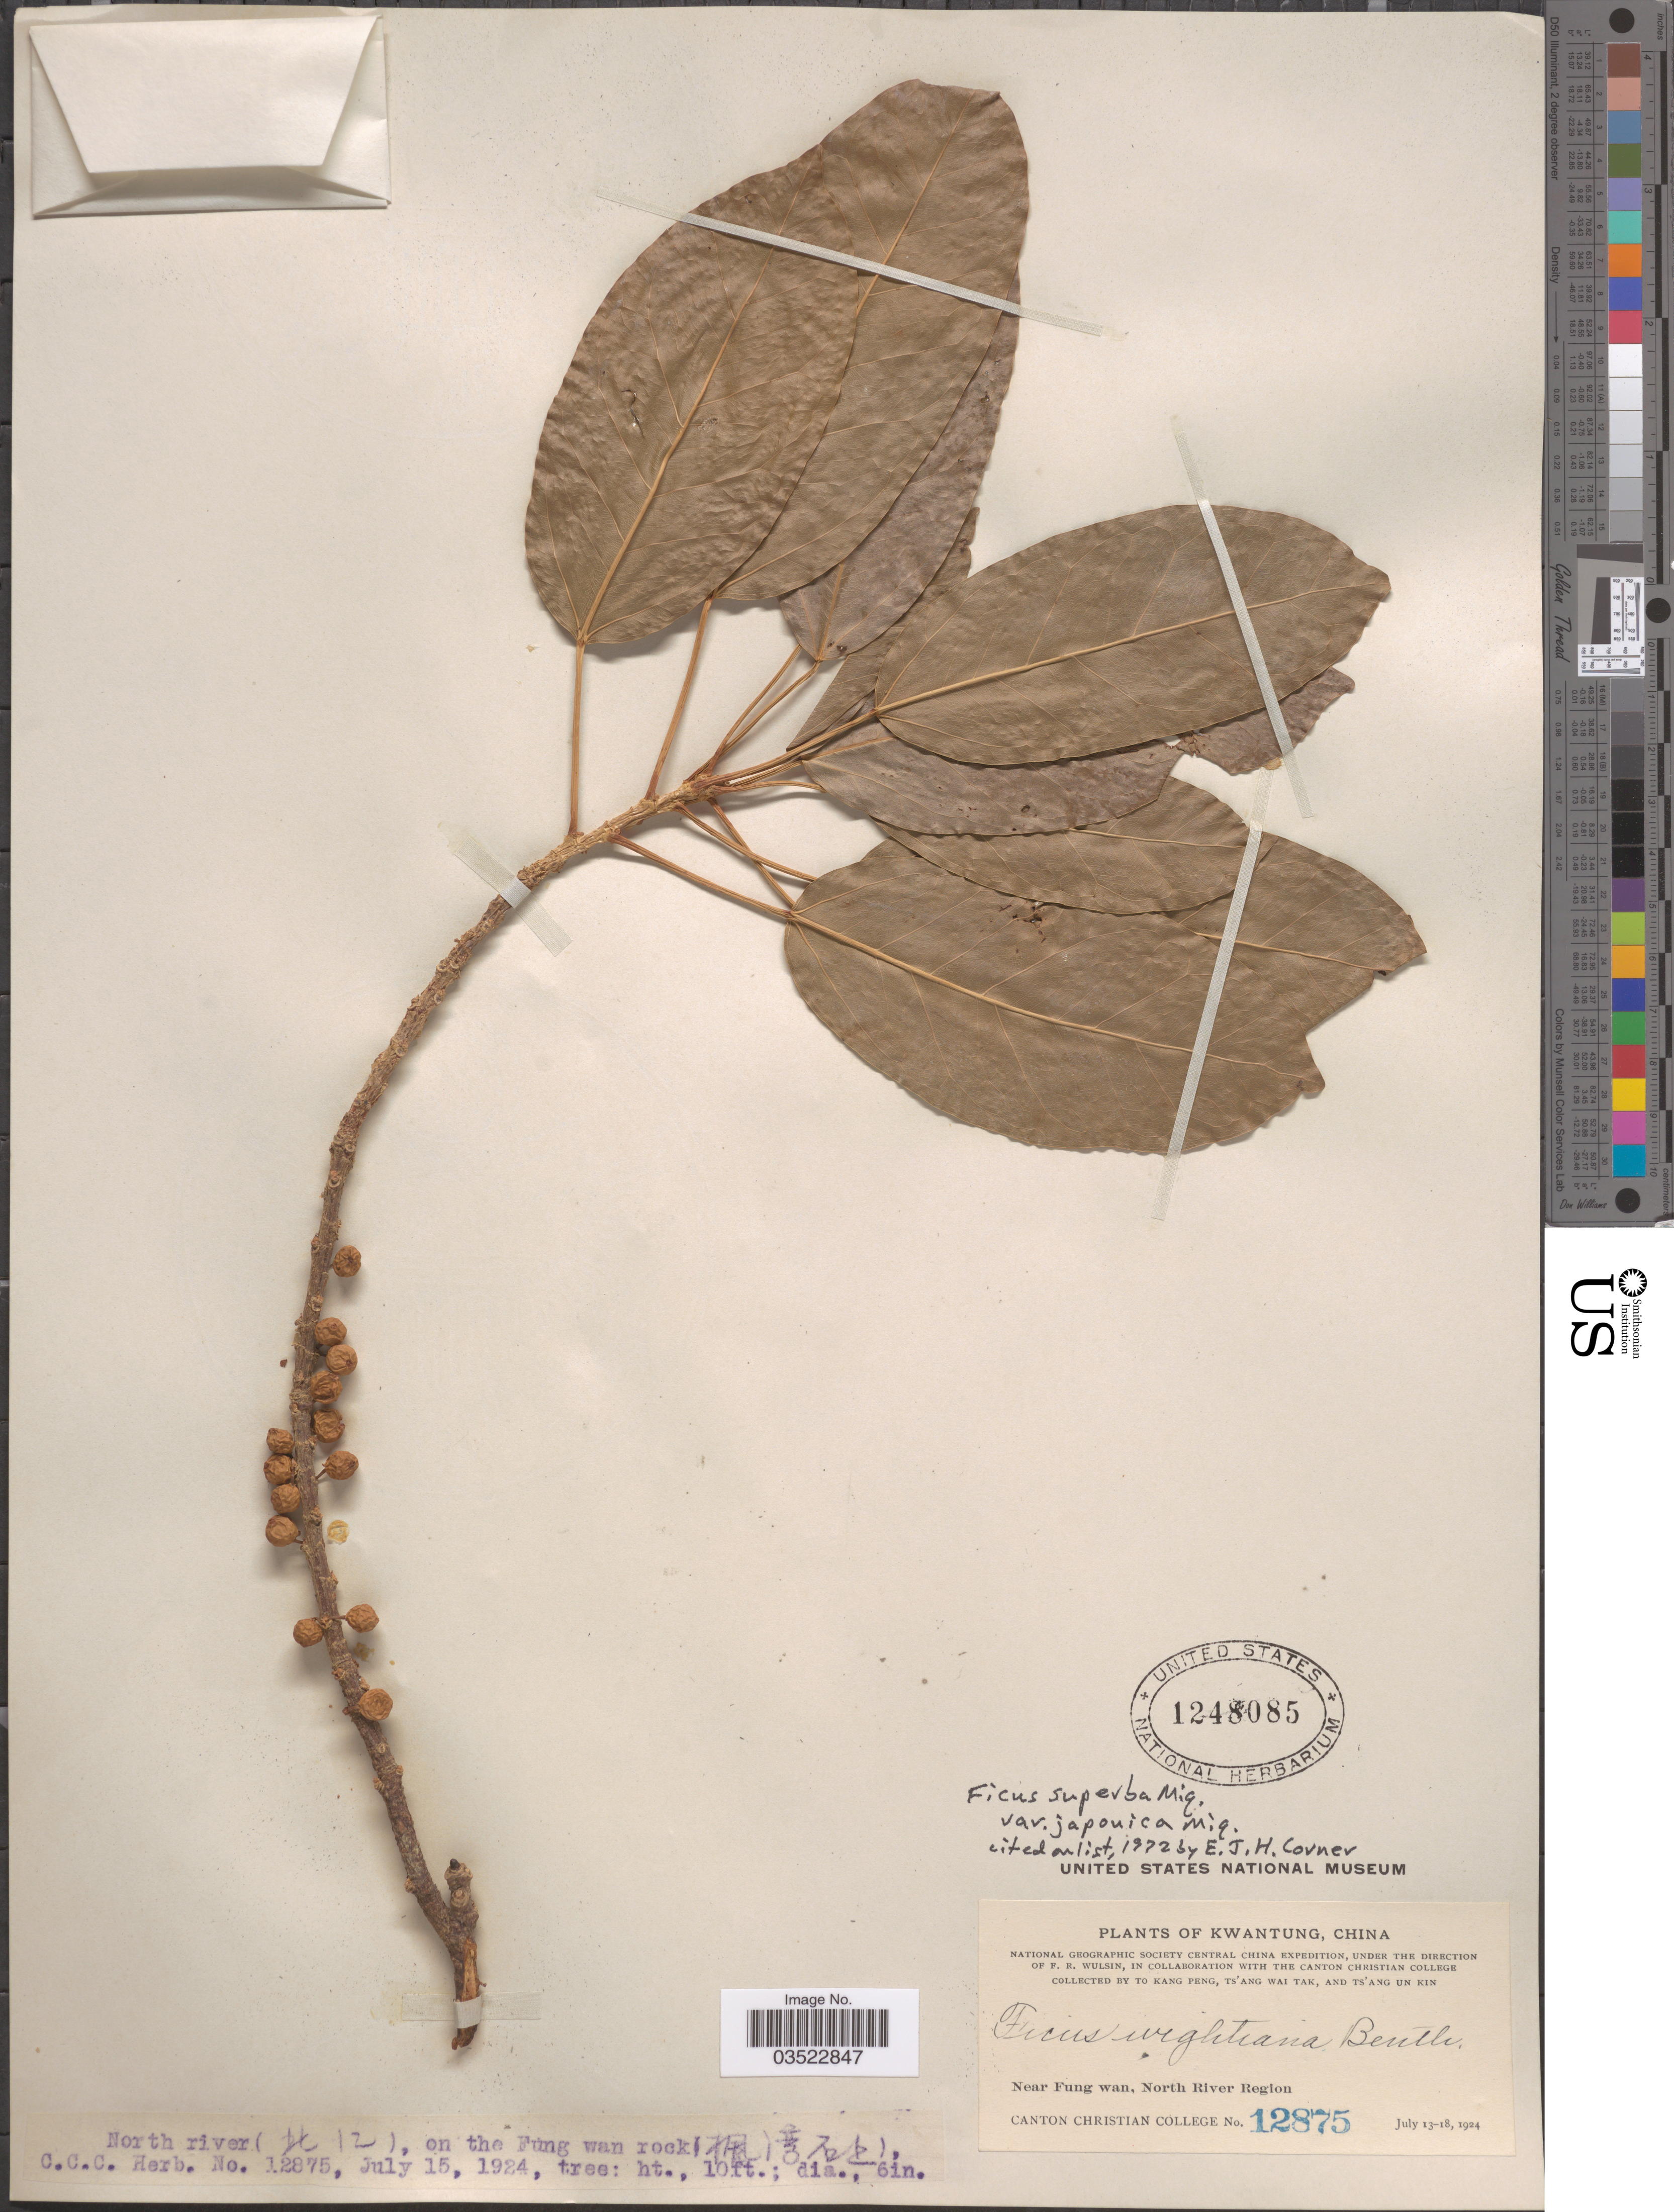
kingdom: Plantae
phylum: Tracheophyta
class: Magnoliopsida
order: Rosales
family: Moraceae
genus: Ficus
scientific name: Ficus superba var. japonica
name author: Miq.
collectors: T. K. Peng, W. T. Tsang & Ts' Ang Un Kin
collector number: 12875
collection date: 1924-07-15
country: China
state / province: Guangdong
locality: Kwantung. National Geographic Society Central China Expedition. North River Region (X), on the Fung wan Rock (X).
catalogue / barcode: US 1248085